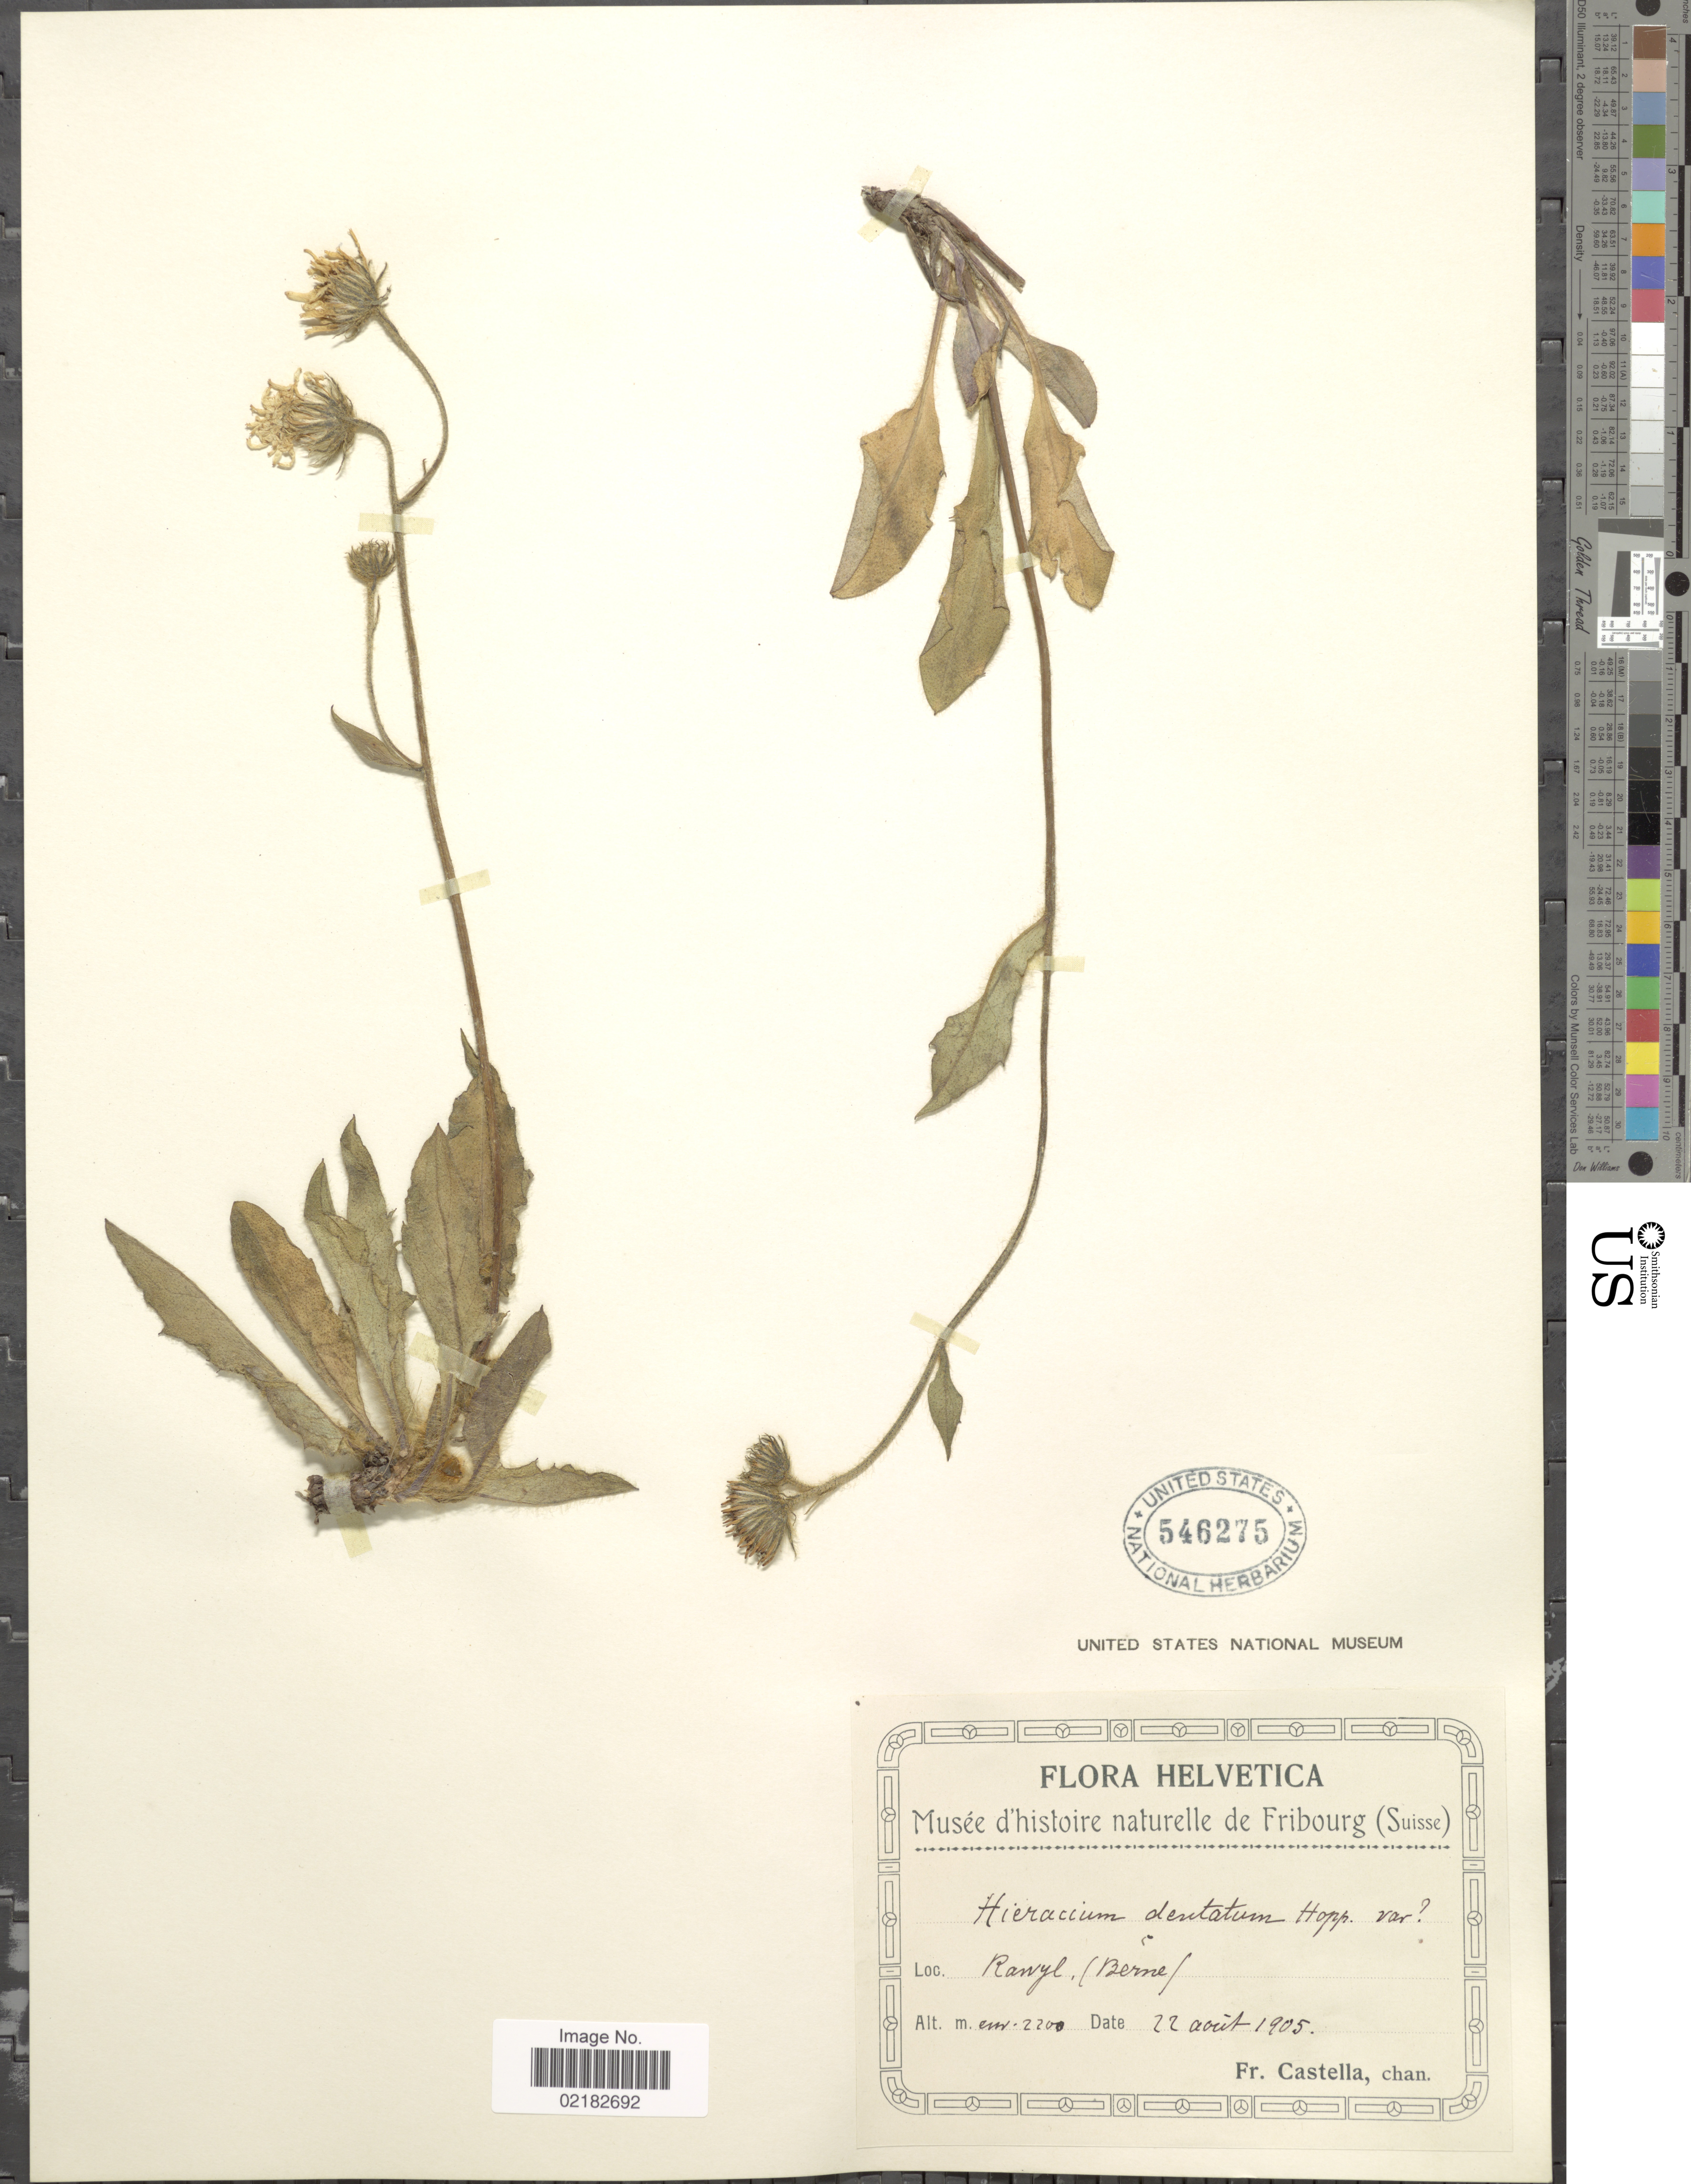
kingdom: Plantae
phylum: Tracheophyta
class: Magnoliopsida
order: Asterales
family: Asteraceae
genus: Hieracium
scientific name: Hieracium dentatum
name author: Hoppe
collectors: Fr. Castella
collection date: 1905-04-22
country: Switzerland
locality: Helvetica. Ranyl (Berne)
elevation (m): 2200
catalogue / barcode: US 546275